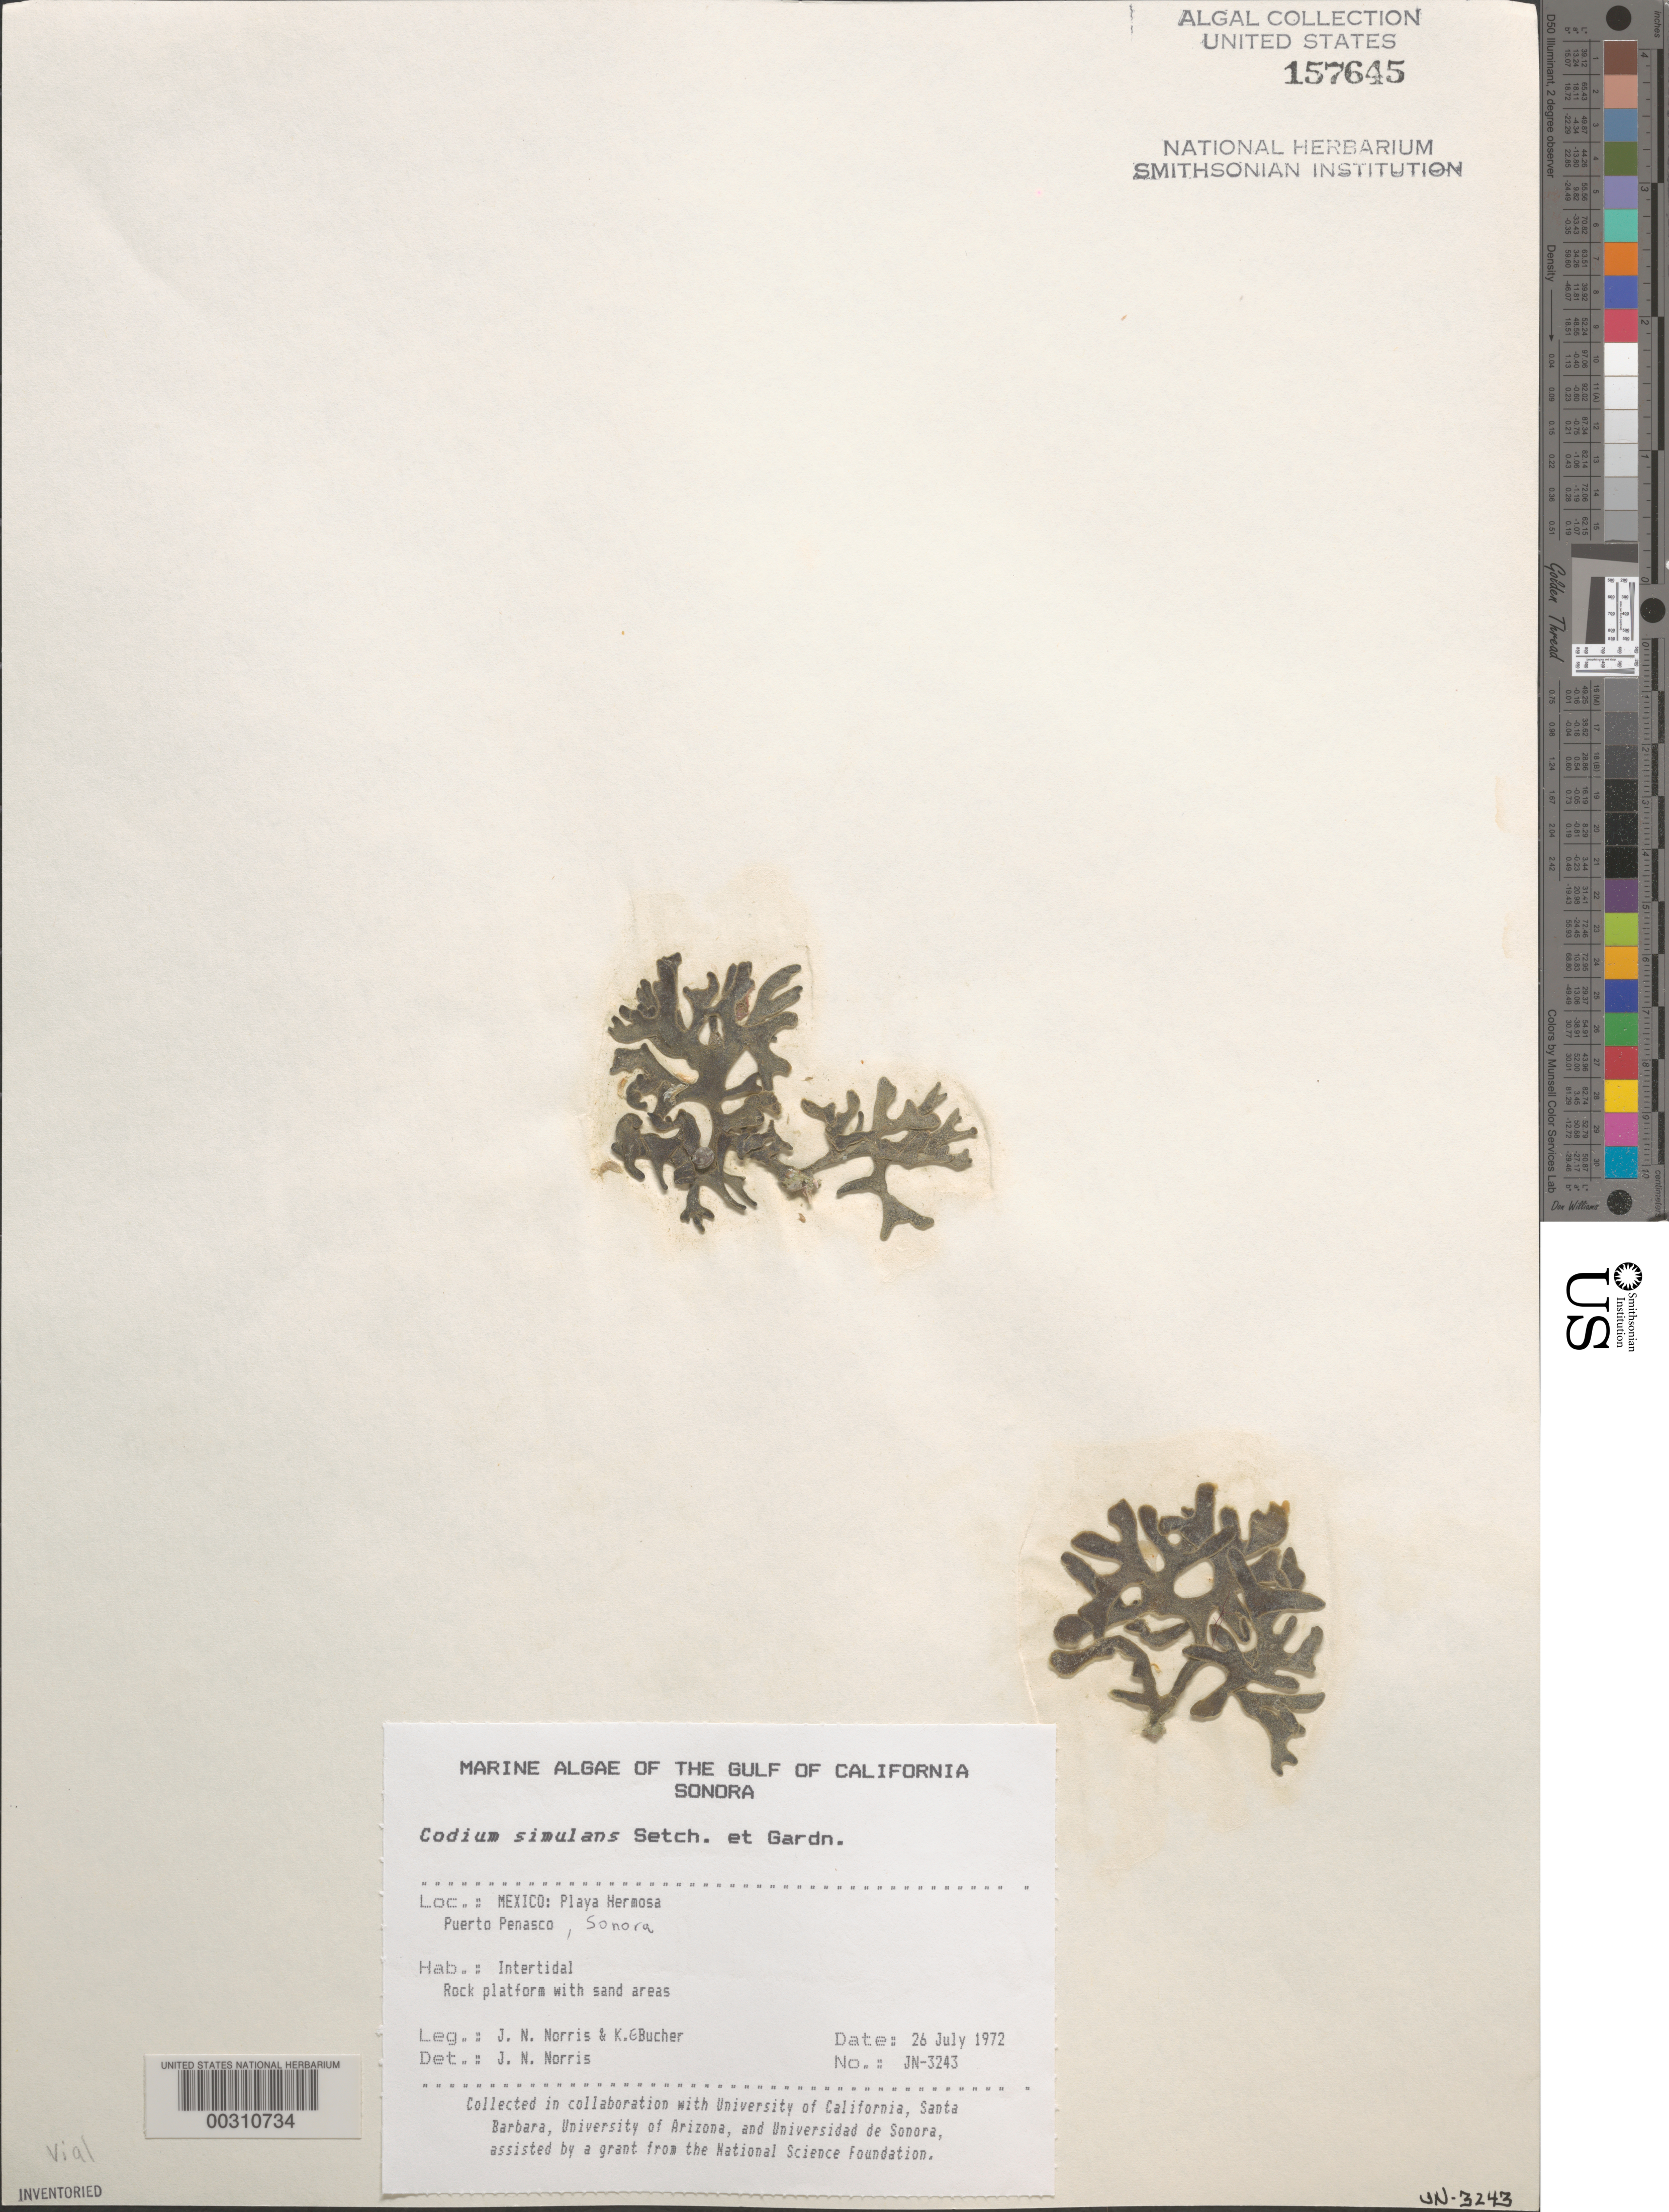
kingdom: Plantae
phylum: Chlorophyta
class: Ulvophyceae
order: Bryopsidales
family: Codiaceae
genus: Codium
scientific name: Codium simulans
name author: Setch. & N.L. Gardner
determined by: Norris, James N.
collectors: J. N. Norris & K. E. Bucher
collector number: JN-3243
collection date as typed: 26 Jul 1972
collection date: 1972-07-26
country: Mexico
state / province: Sonora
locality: Playa Hermosa, Puerto Penasco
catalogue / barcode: US 157645